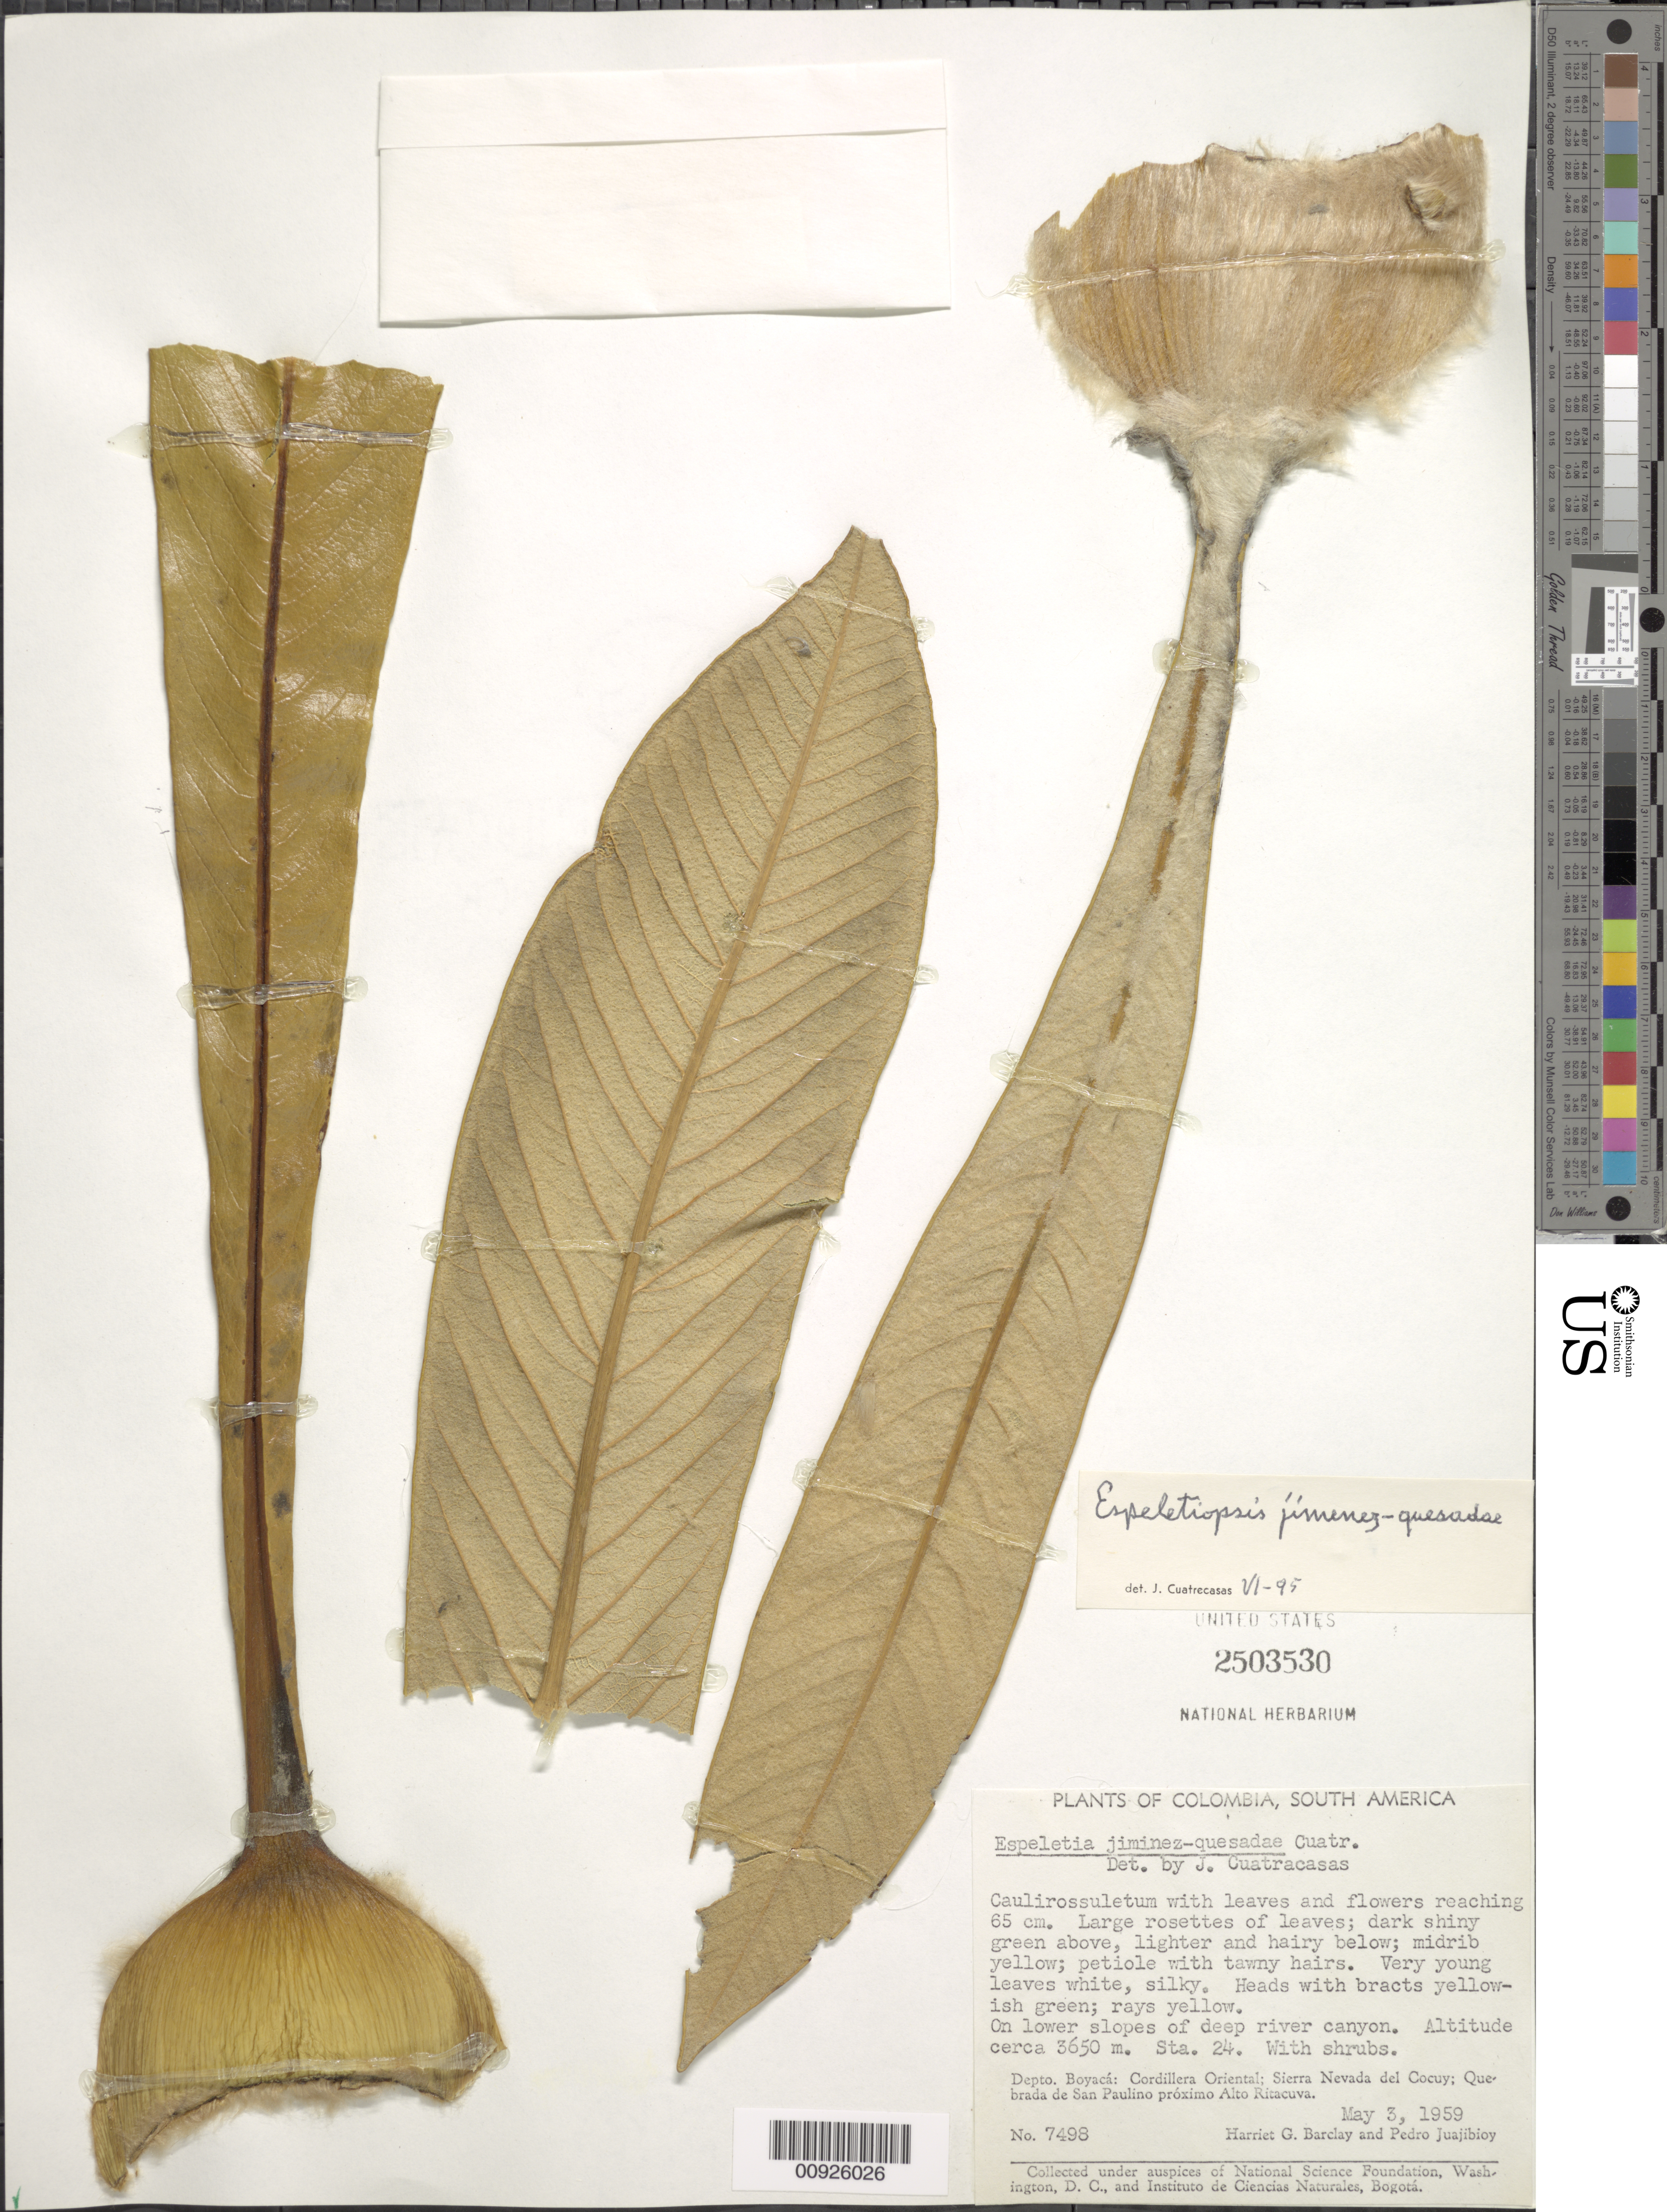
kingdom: Plantae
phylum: Tracheophyta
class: Magnoliopsida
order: Asterales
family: Asteraceae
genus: Espeletiopsis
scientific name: Espeletiopsis jimenez-quesadae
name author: (Cuatrec.) Cuatrec.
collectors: H. G. Barclay & P. Juajibioy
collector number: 7498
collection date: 1959-05-03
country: Colombia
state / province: Boyacá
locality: Depto. Boyacá: Cordillera Oriental; Sierra Nevada del Cocuy; Quebrada de San Paulino proximo Alto Ritacurva. Sta. 24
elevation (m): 3650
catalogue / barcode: US 2503530